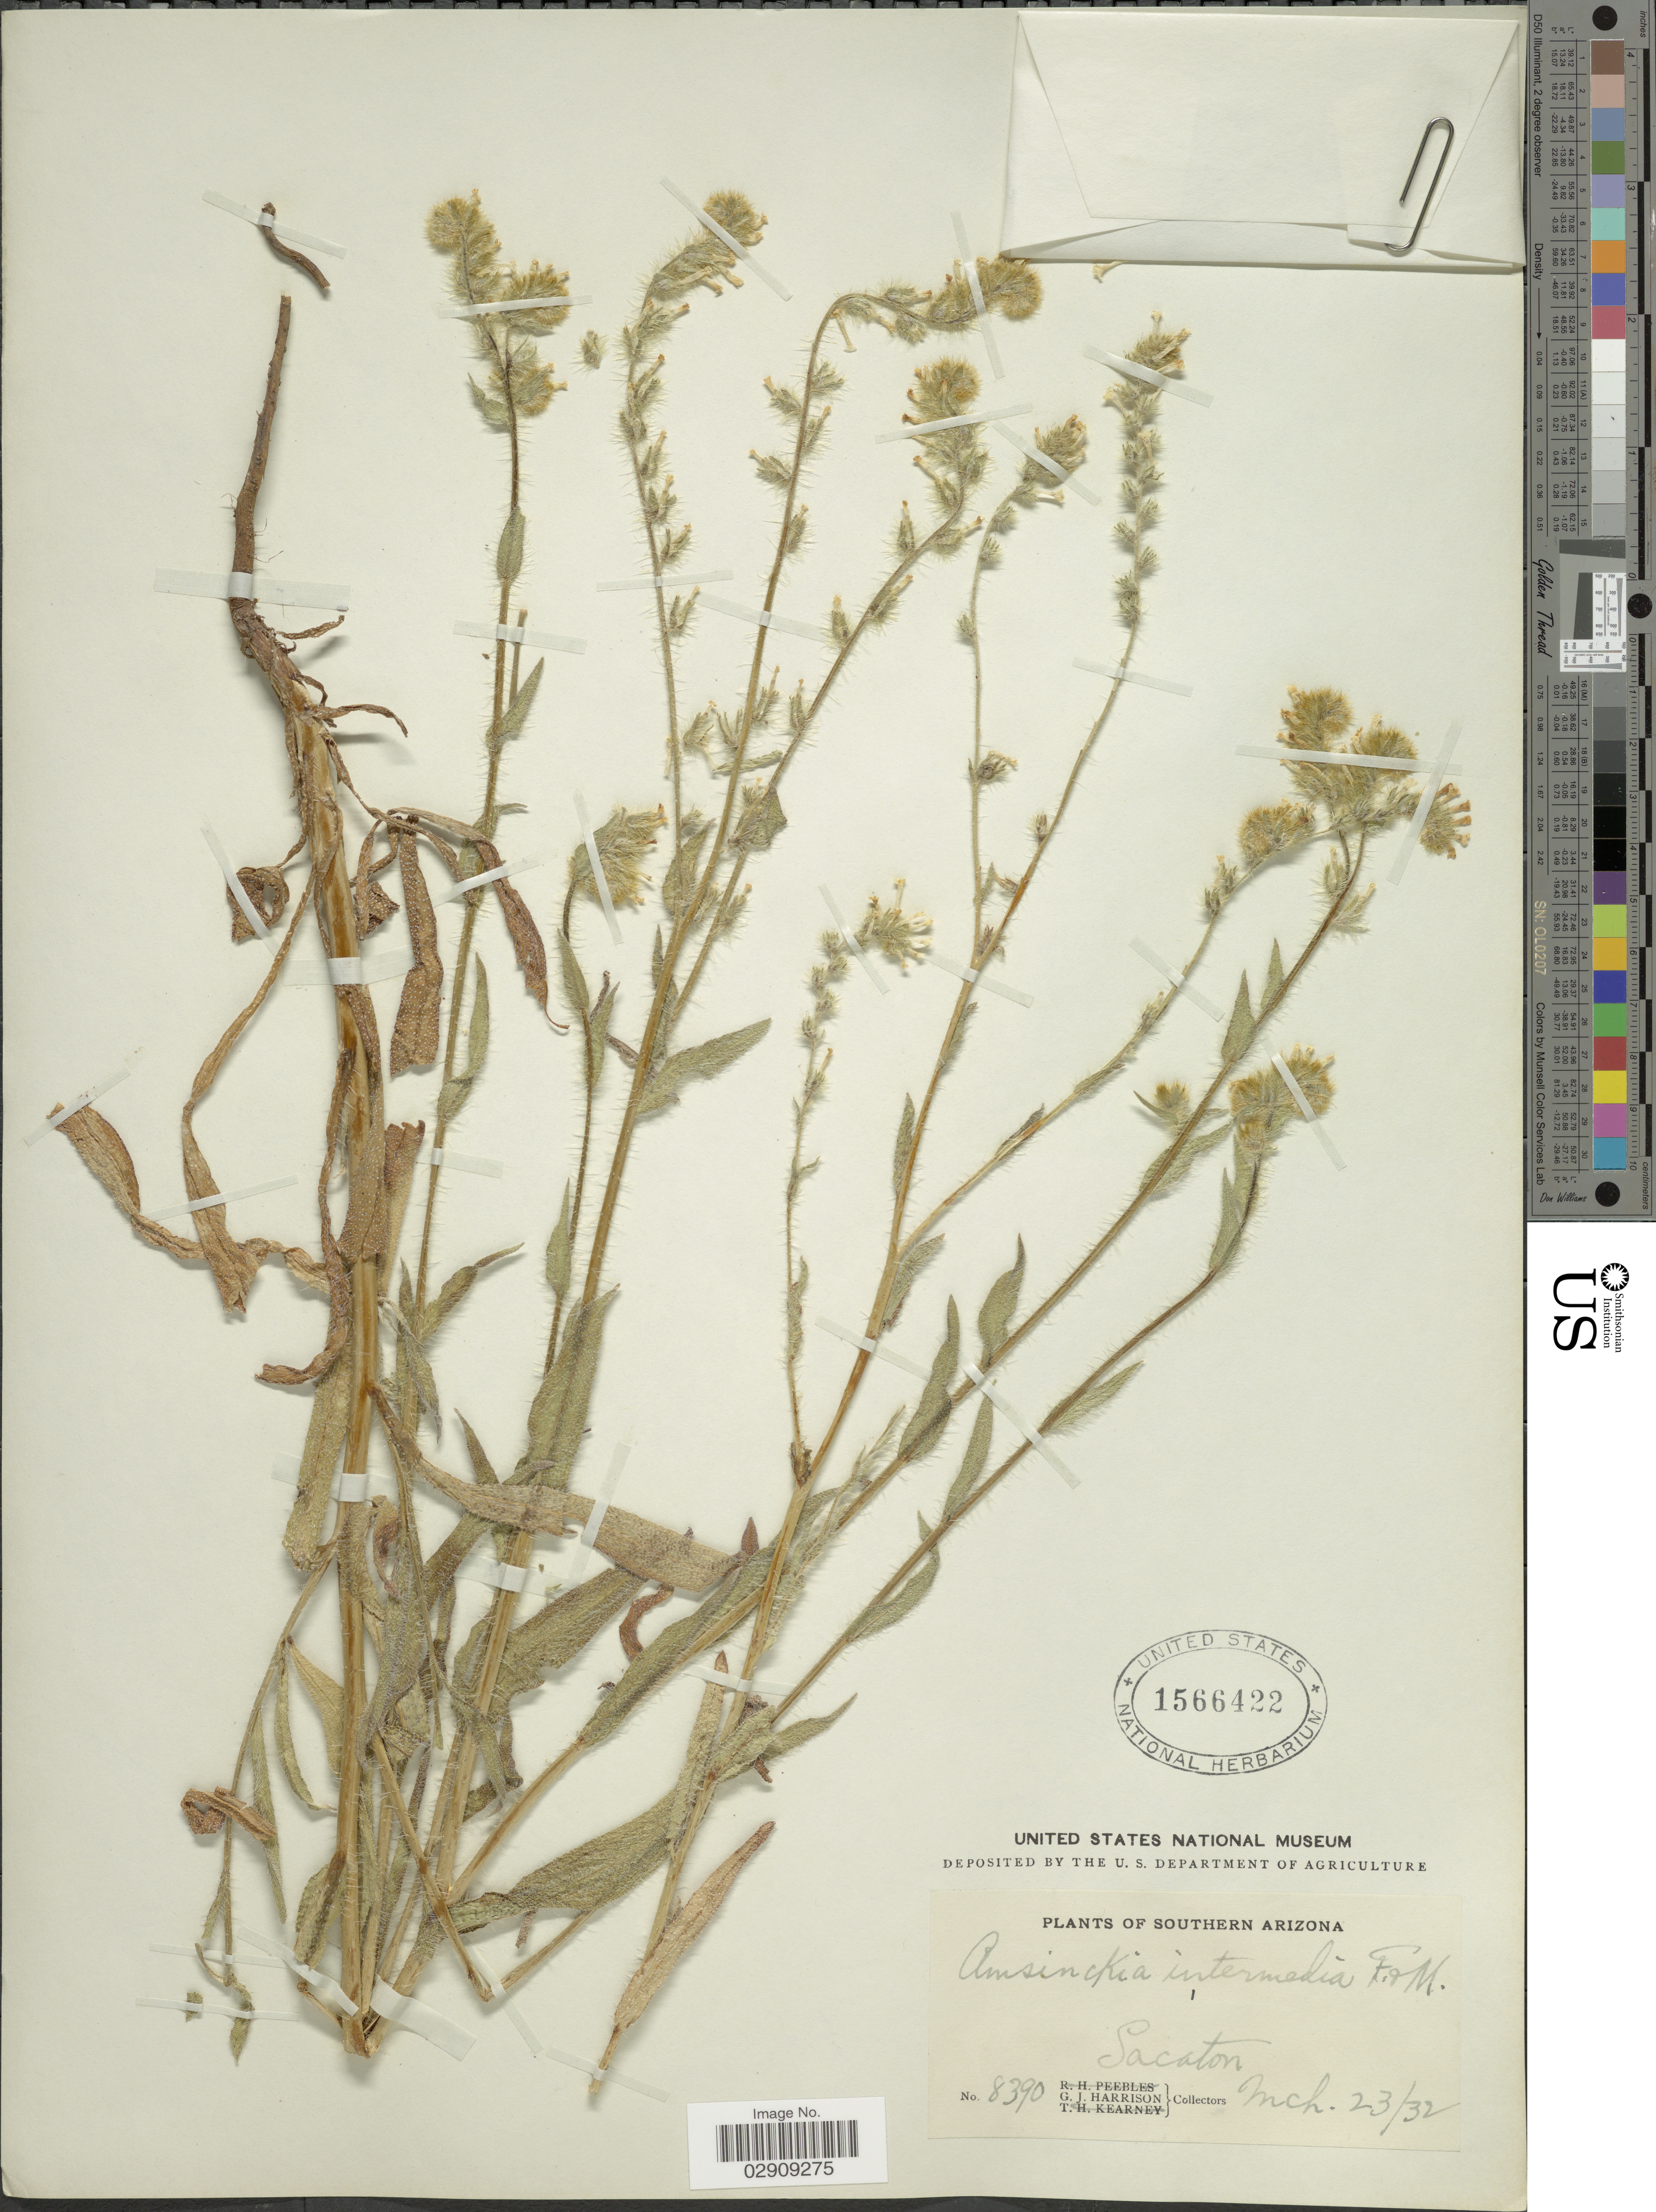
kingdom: Plantae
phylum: Tracheophyta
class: Magnoliopsida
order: Boraginales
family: Boraginaceae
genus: Amsinckia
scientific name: Amsinckia menziesii var. intermedia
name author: (Fisch. & C.A. Mey.) Ganders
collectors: G. J. Harrison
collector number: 8390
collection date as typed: Transcribed d/m/y: 23/3/32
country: United States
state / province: Arizona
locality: Southern Arizona. Sacaton.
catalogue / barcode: US 1566422